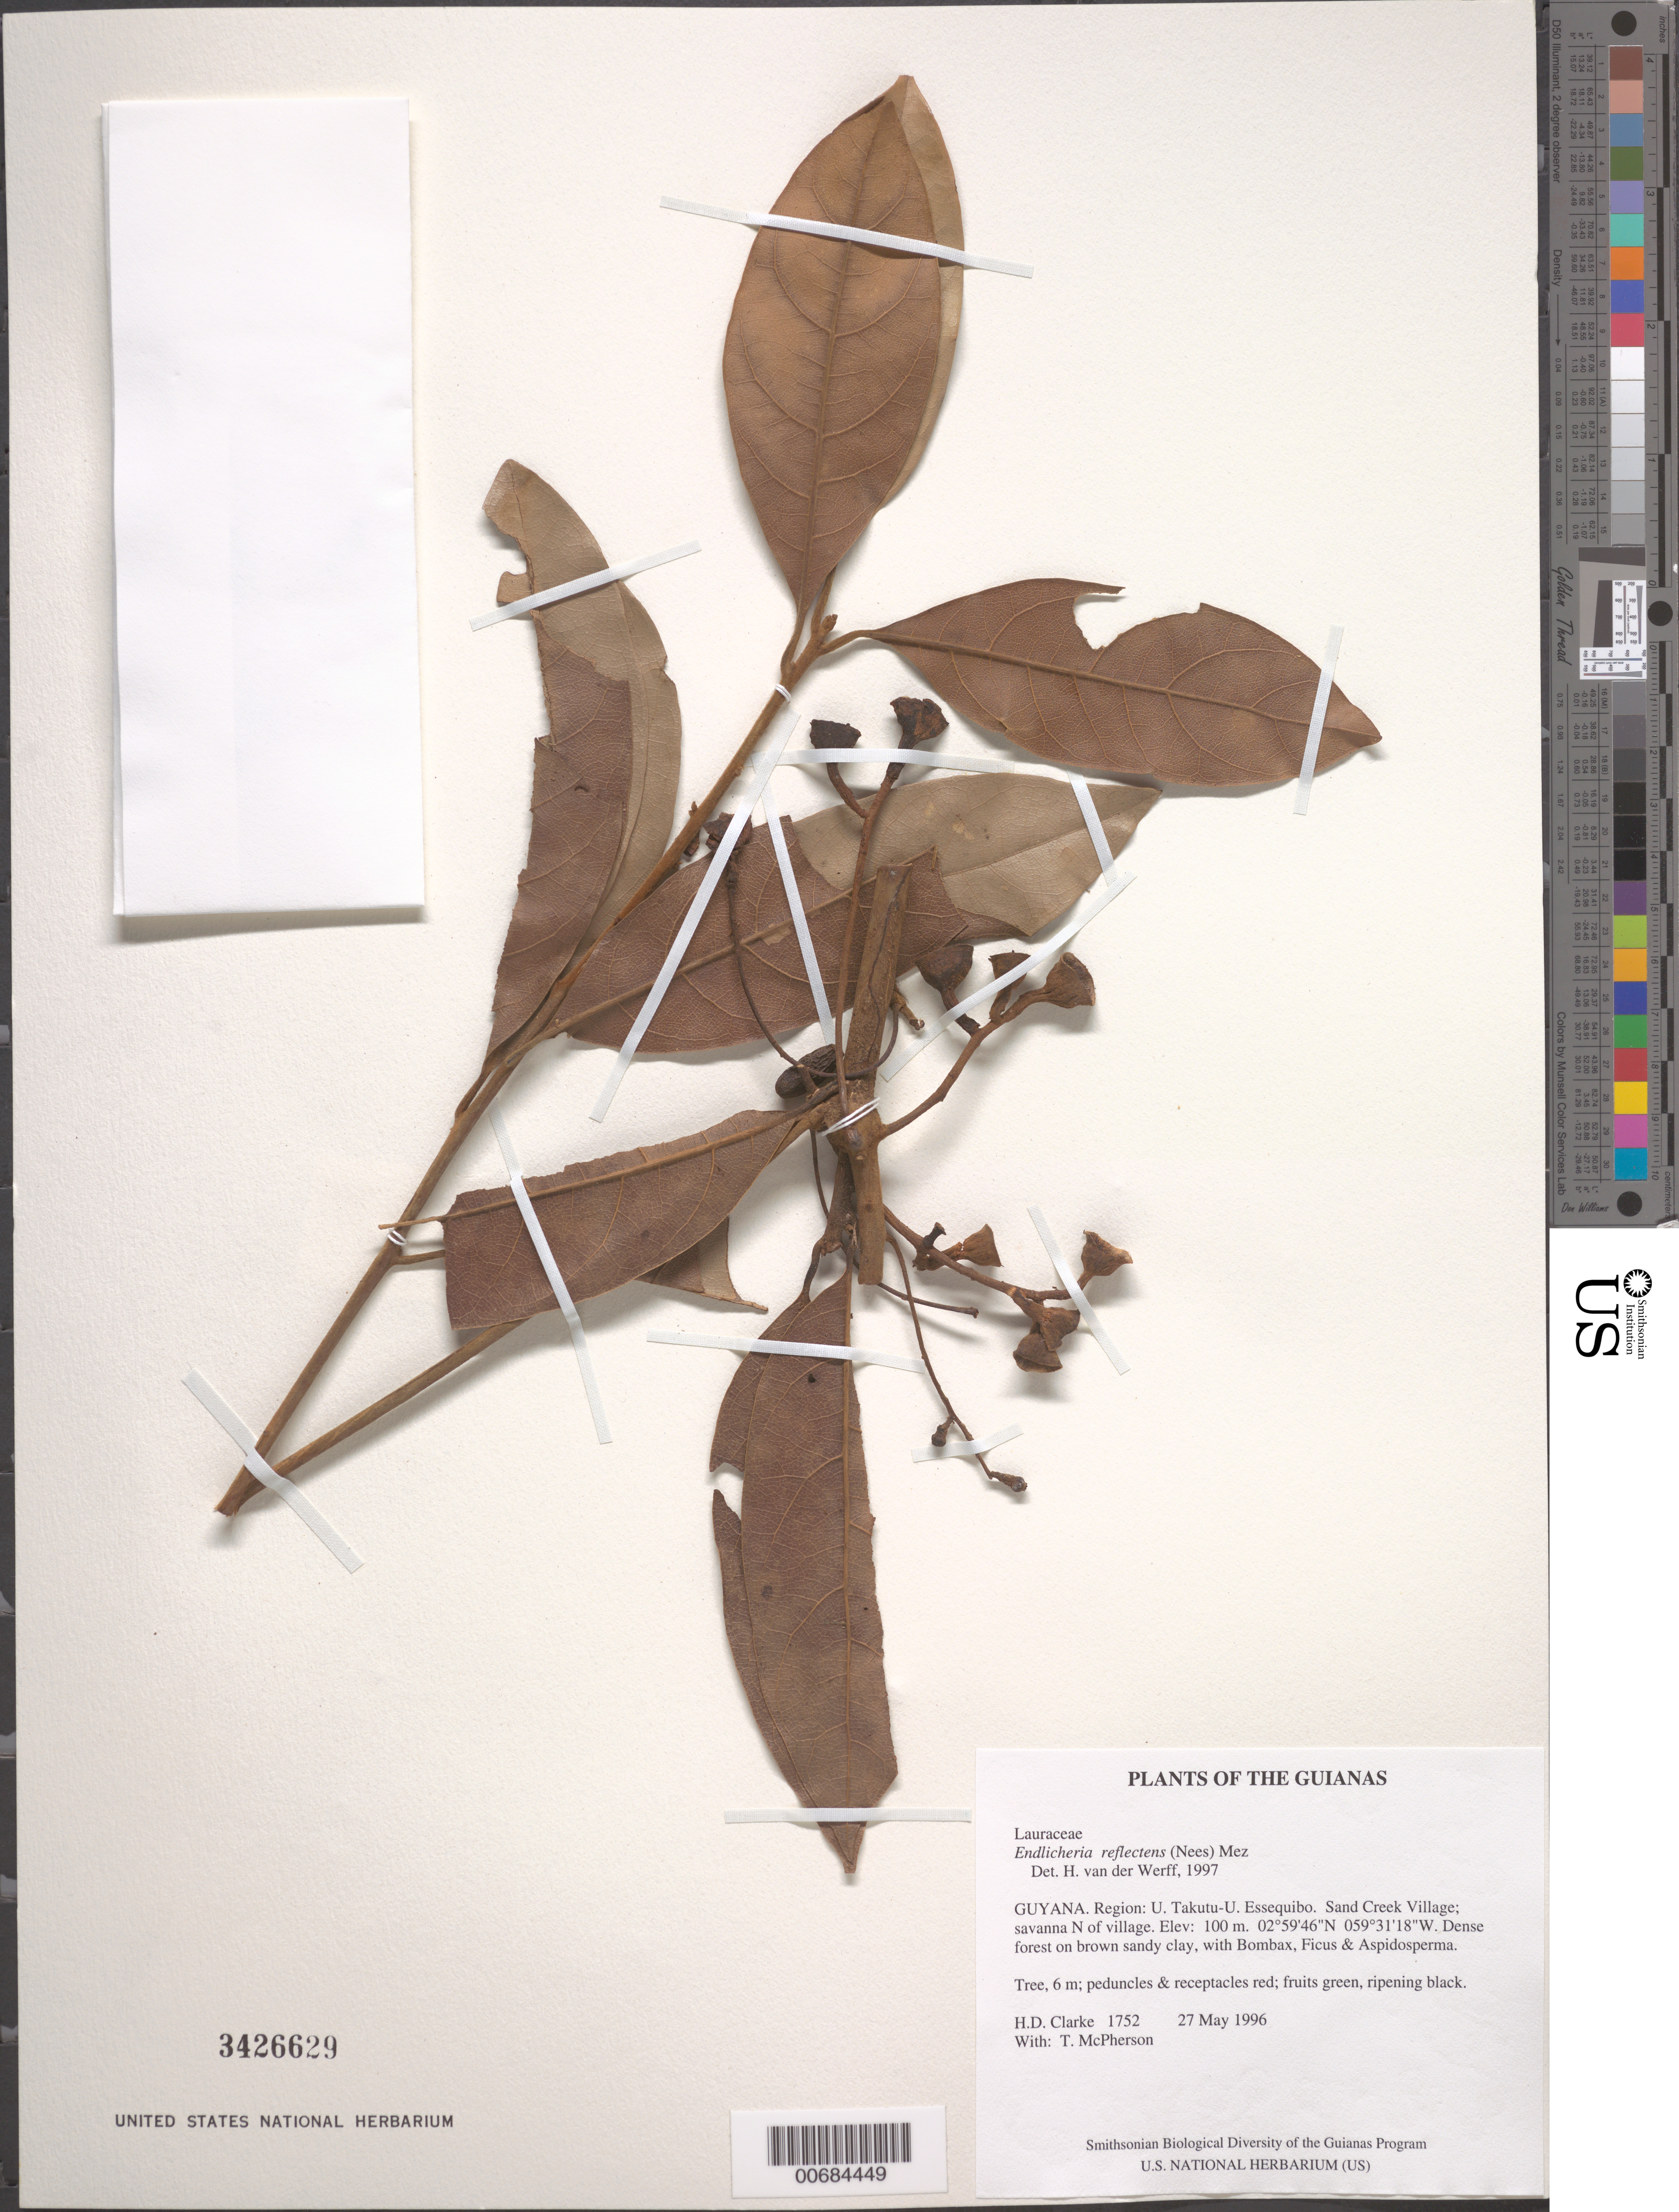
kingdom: Plantae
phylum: Tracheophyta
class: Magnoliopsida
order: Laurales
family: Lauraceae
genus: Endlicheria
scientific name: Endlicheria reflectens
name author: (Nees) Mez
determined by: van der Werff, H., (MO), Missouri Botanical Garden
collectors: H. D. Clarke & T. McPherson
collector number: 1752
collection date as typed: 27 May 1996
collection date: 1996-05-27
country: Guyana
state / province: U. Takutu-U. Essequibo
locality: Sand Creek Village; savanna N of village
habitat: Dense forest on brown sandy clay, with Bombacaceae, Ficus & Aspidosperma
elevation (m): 100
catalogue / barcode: US 3426629